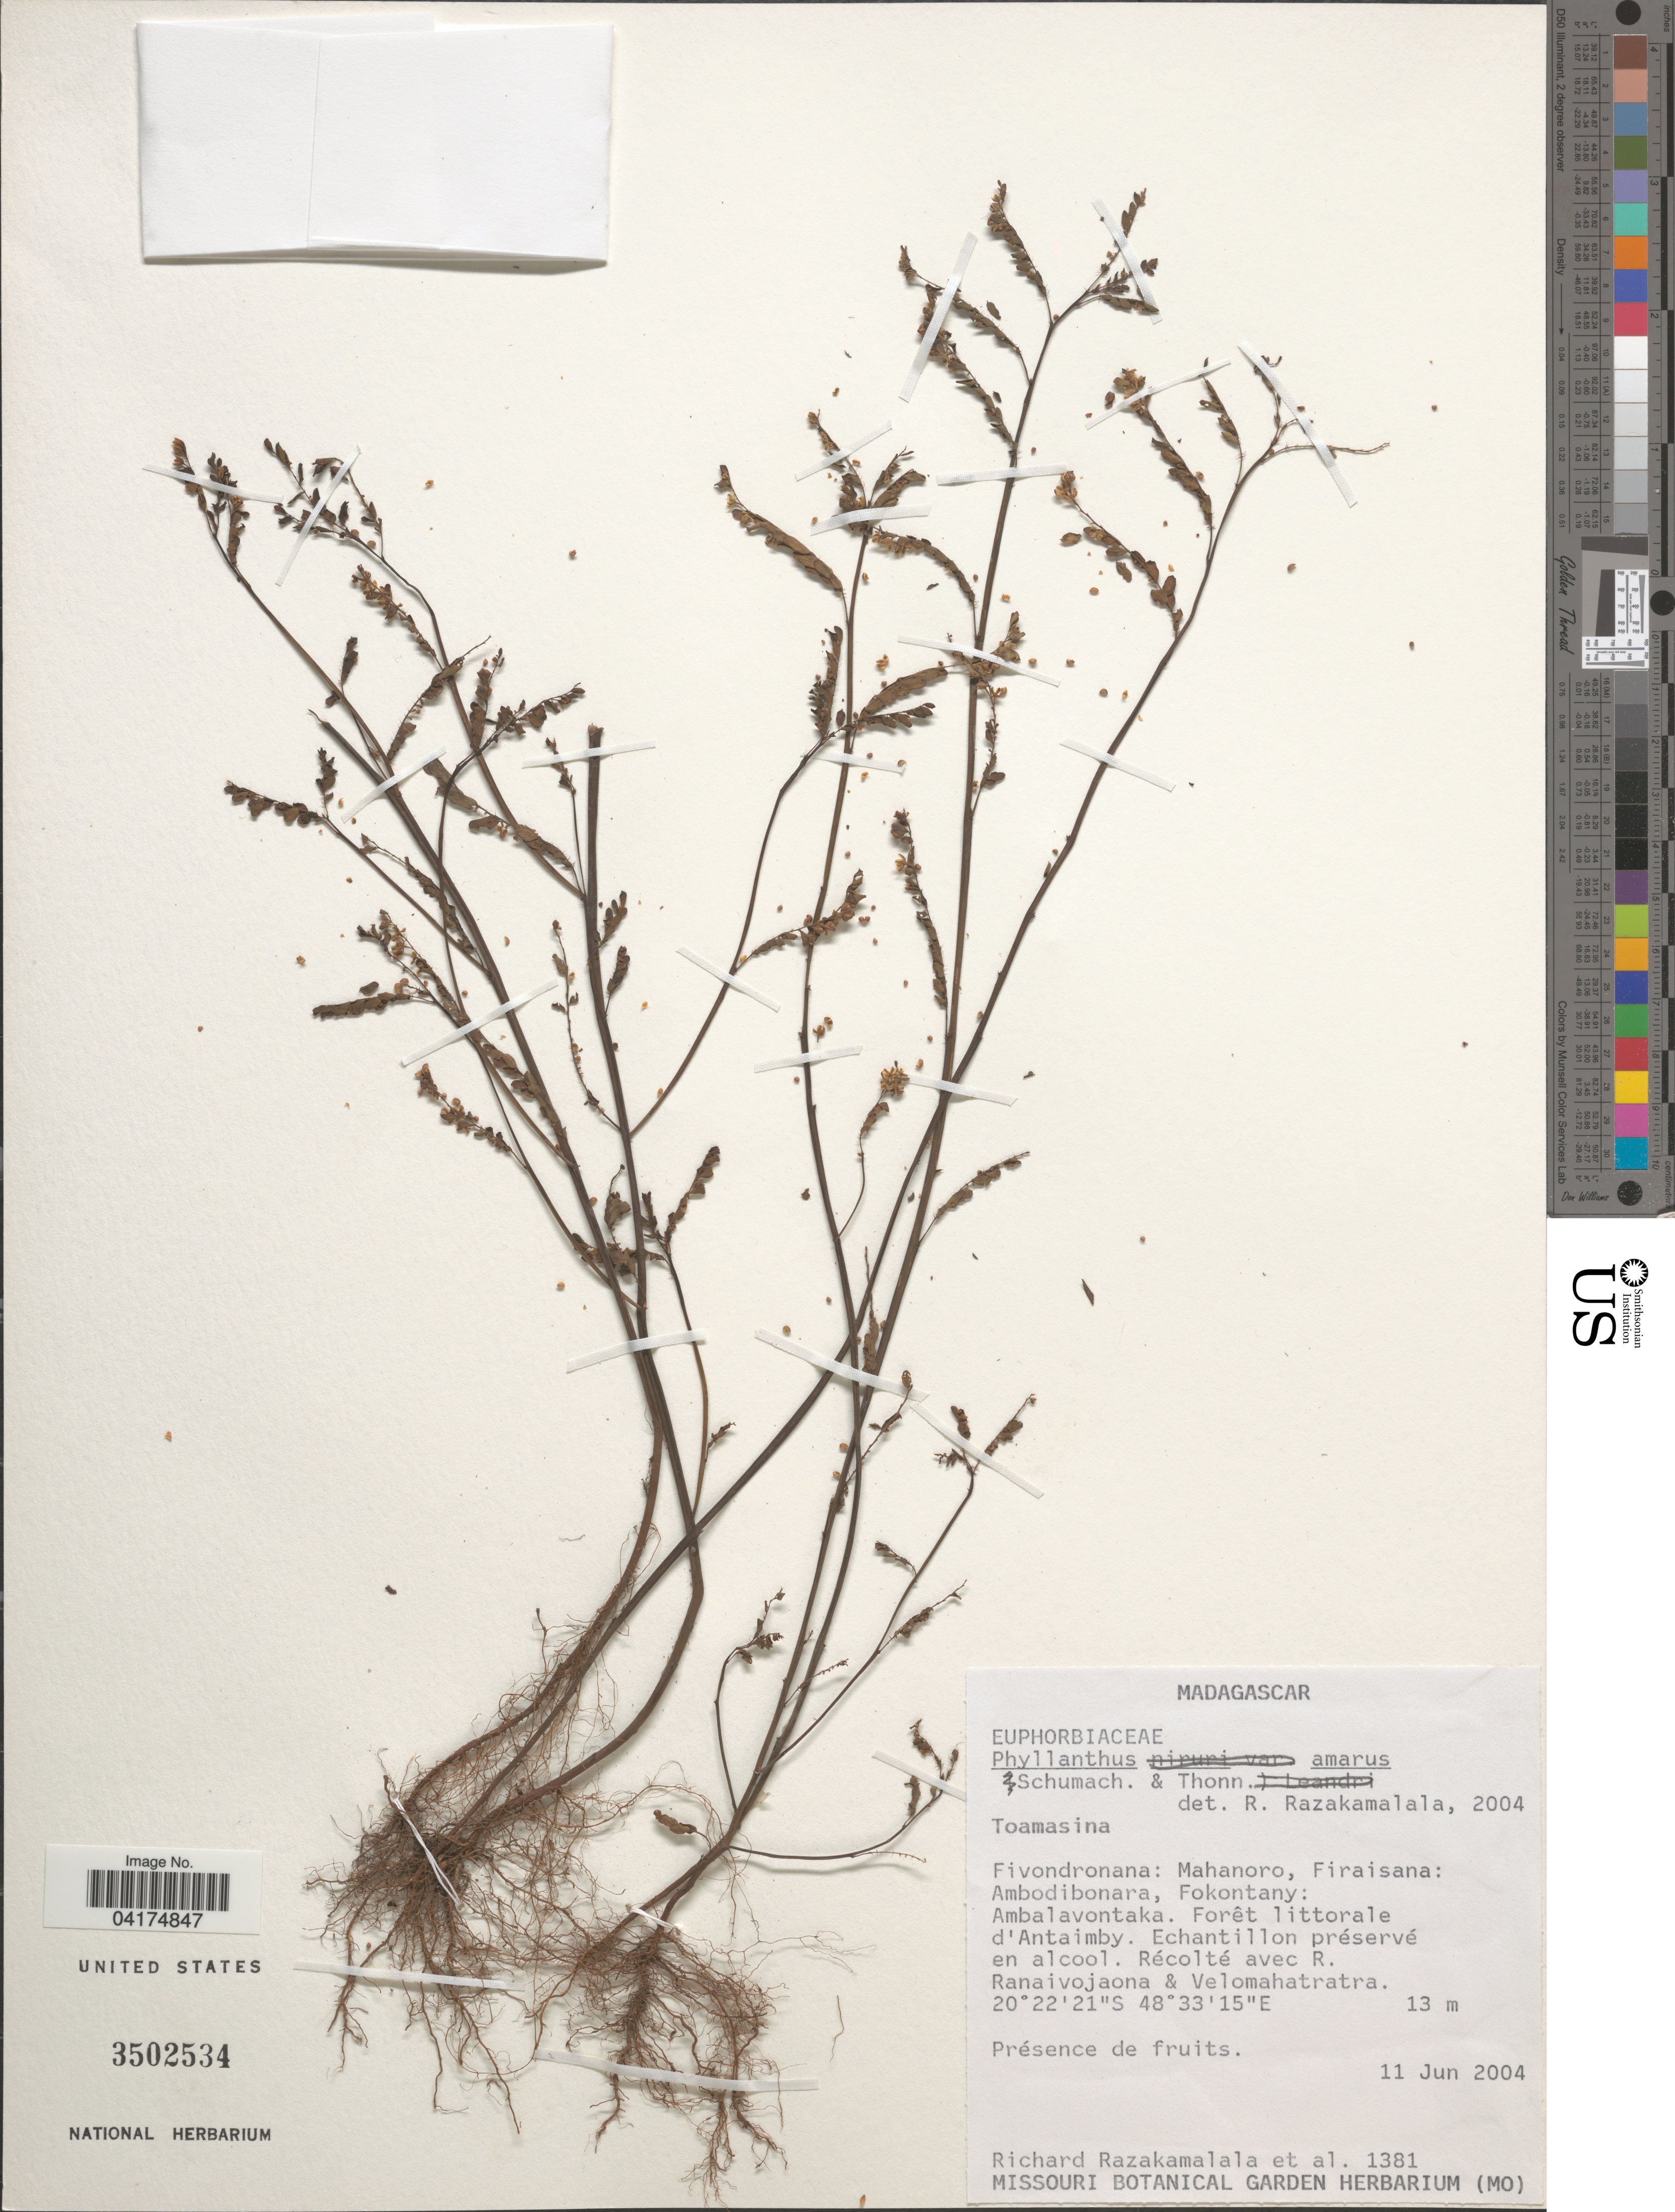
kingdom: Plantae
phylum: Tracheophyta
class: Magnoliopsida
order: Malpighiales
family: Phyllanthaceae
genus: Phyllanthus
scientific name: Phyllanthus amarus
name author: Schumach. & Thonn.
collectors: R. Razakamalala, R. Ranaivojaona & Velomahatratra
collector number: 1381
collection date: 2004-06-11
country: Madagascar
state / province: Atsinanana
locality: Fivondronana: Mahanoro, Firaisana: Ambodibonara, Fokontany: Ambalavontaka. Forêt littorale d'Antaimby.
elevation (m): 13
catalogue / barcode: US 3502534